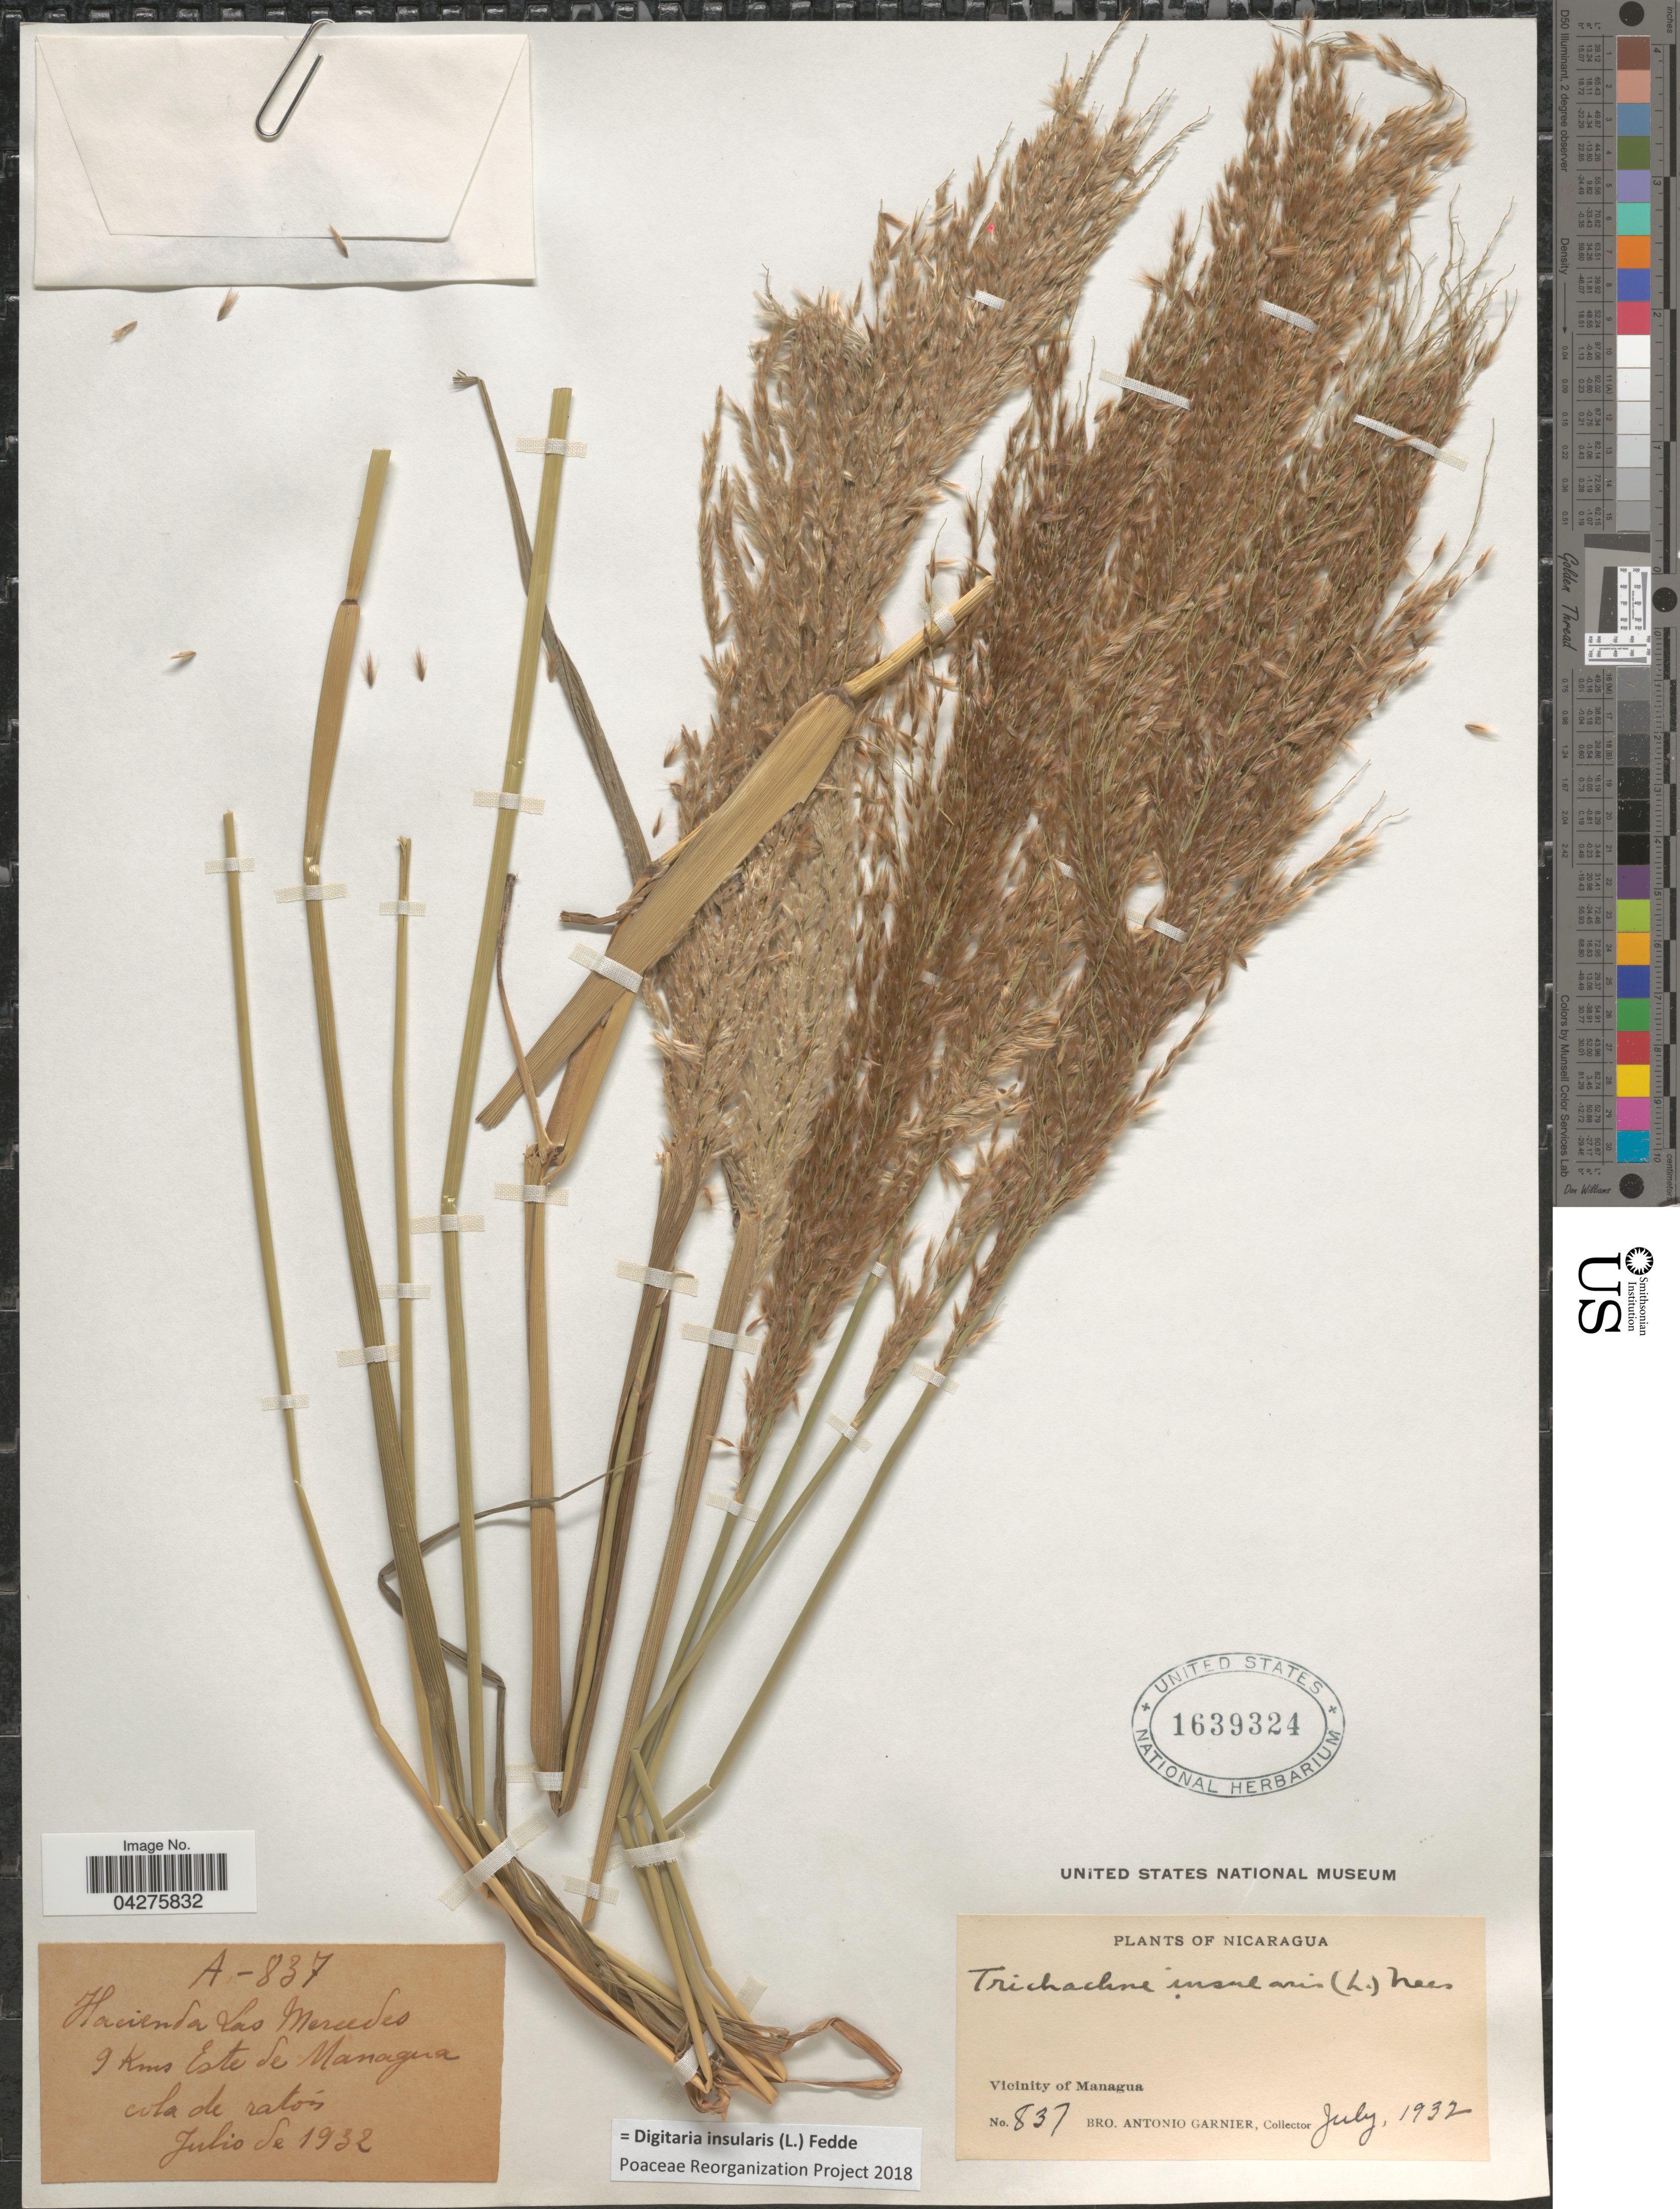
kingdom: Plantae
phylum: Tracheophyta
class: Liliopsida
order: Poales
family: Poaceae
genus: Digitaria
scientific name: Digitaria insularis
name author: (L.) Fedde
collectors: Bro. A. Garnier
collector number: A-837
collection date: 1932-07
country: Nicaragua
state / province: Managua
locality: Vicinity of Managua. Hacienda Las Mercedes 9 Kms Este de Managua cola de ratón.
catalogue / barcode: US 1639324